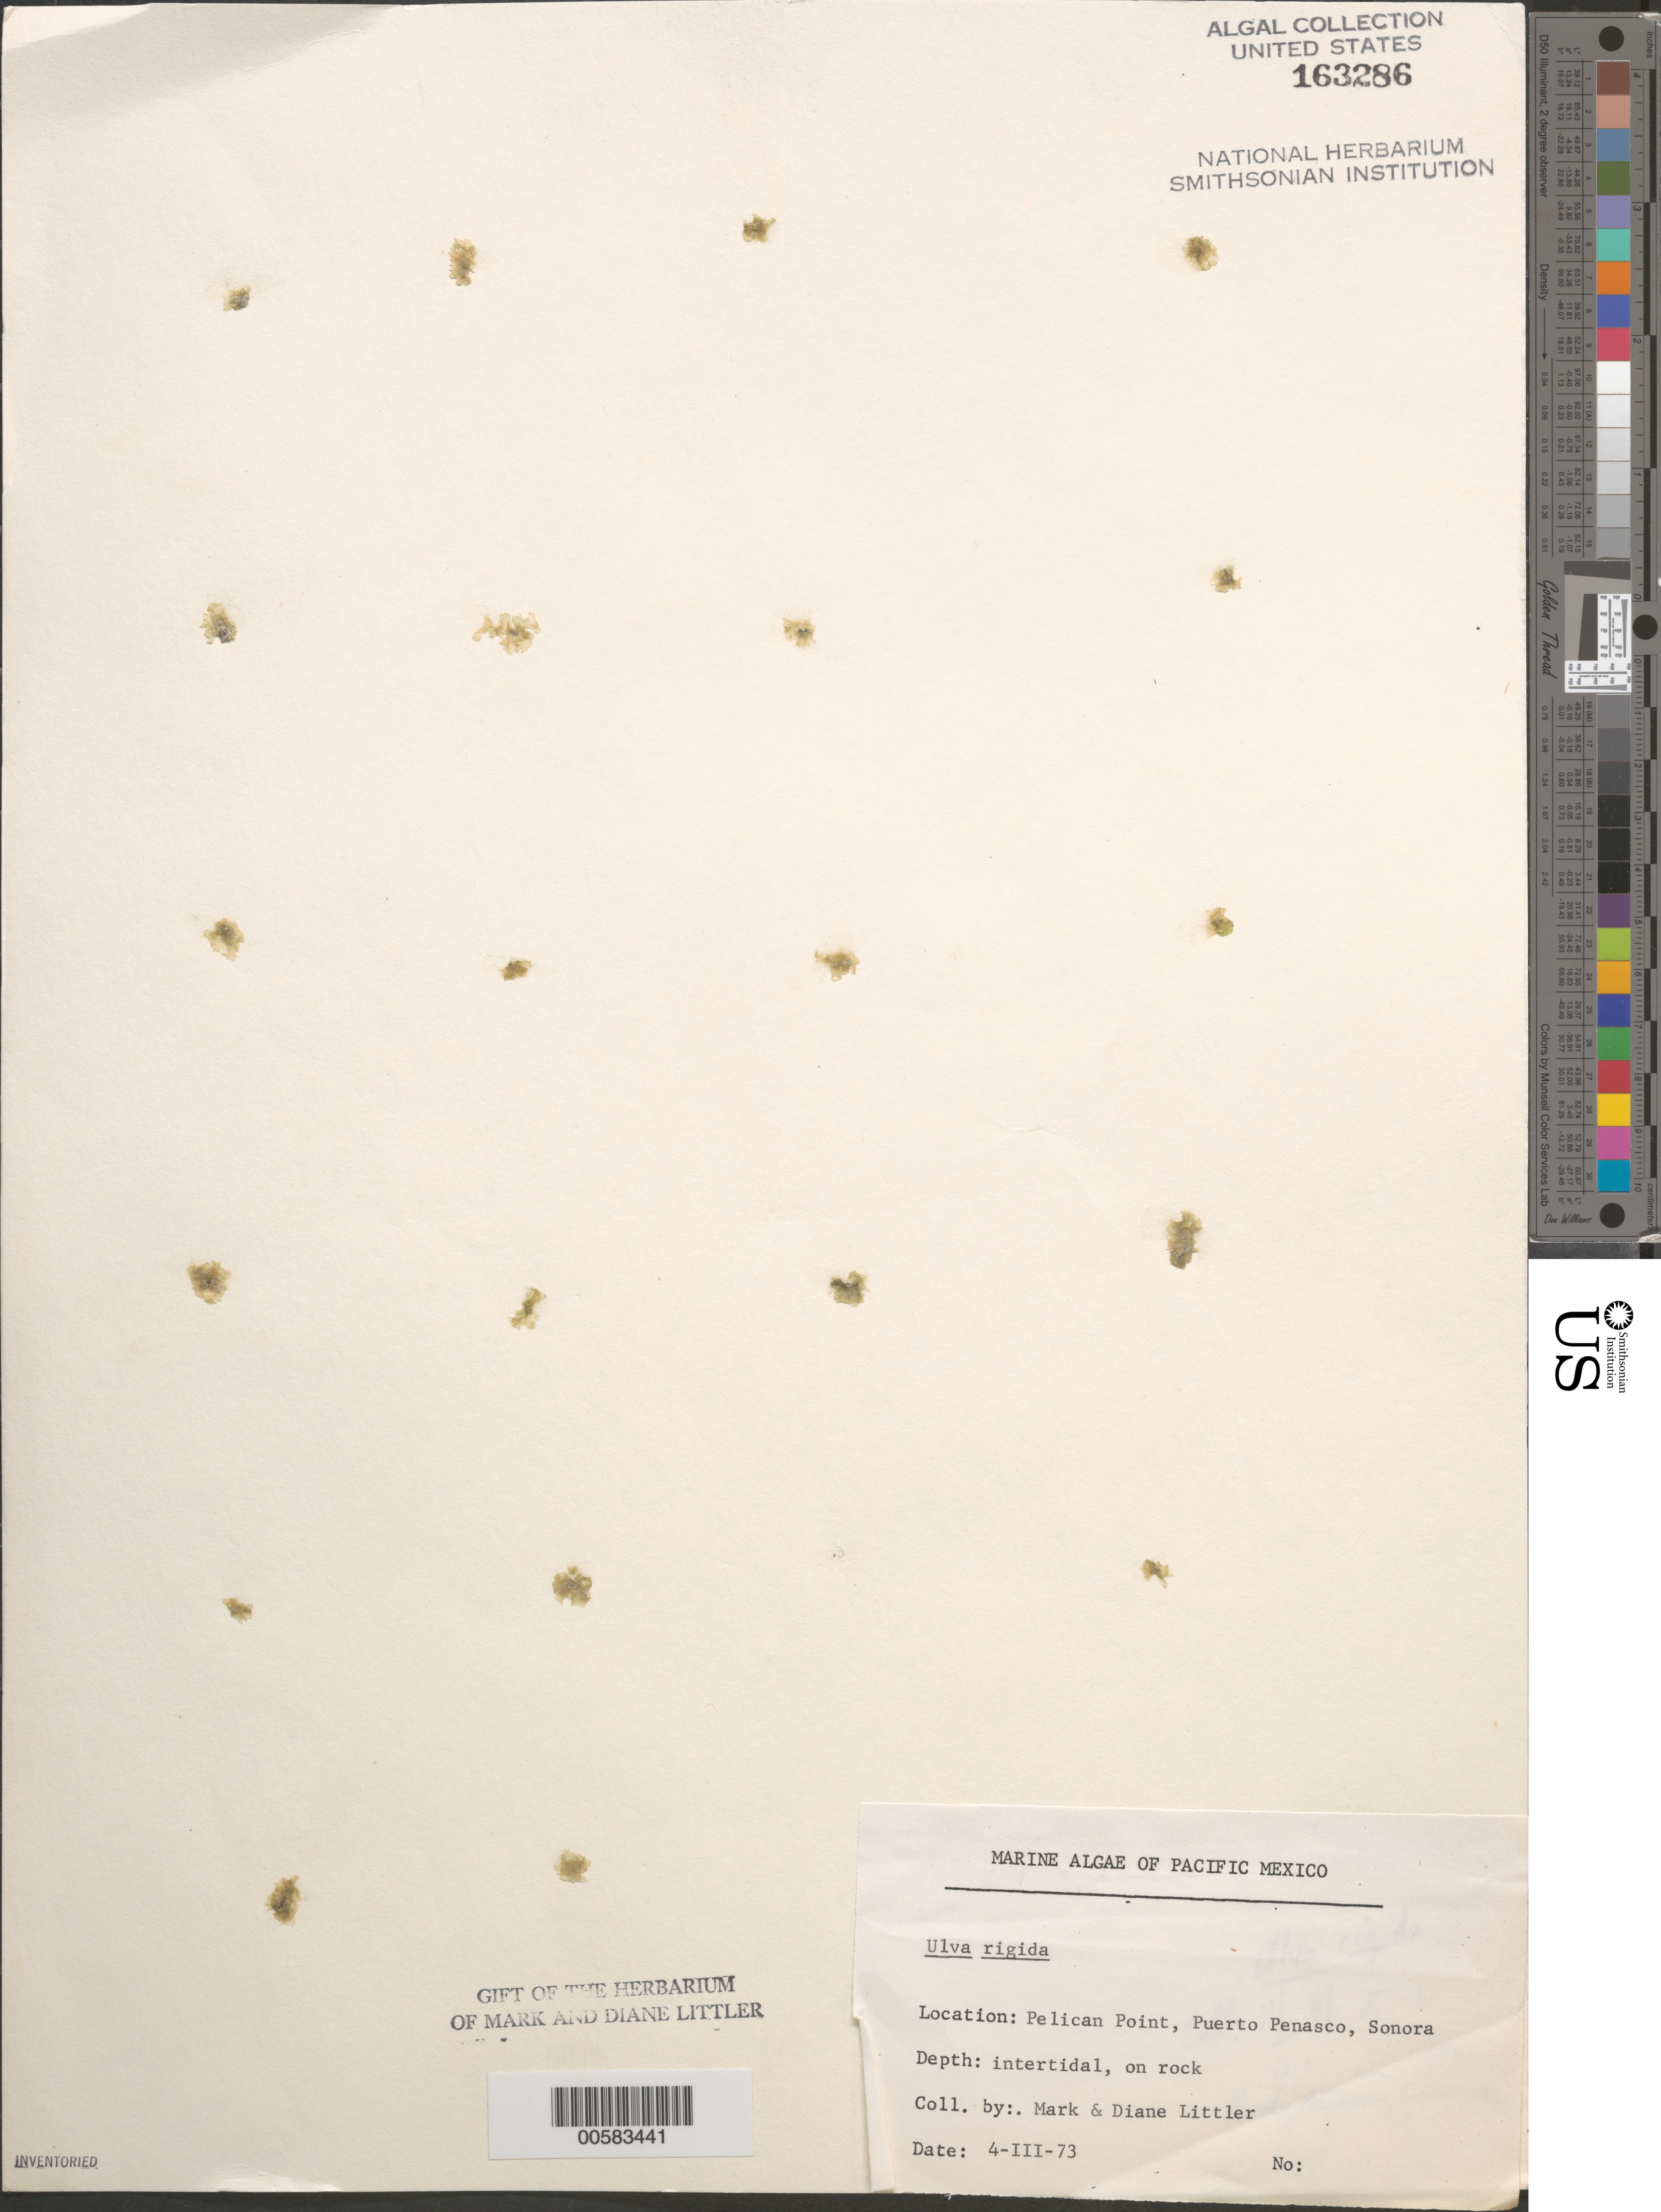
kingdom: Plantae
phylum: Chlorophyta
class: Ulvophyceae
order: Ulvales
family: Ulvaceae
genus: Ulva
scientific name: Ulva rigida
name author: C. Agardh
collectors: M. M. Littler & D. S. Littler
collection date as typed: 04 Mar 1973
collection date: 1973-03-04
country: Mexico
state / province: Sonora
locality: Pelican Point, Puerto Penasco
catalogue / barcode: US 163286